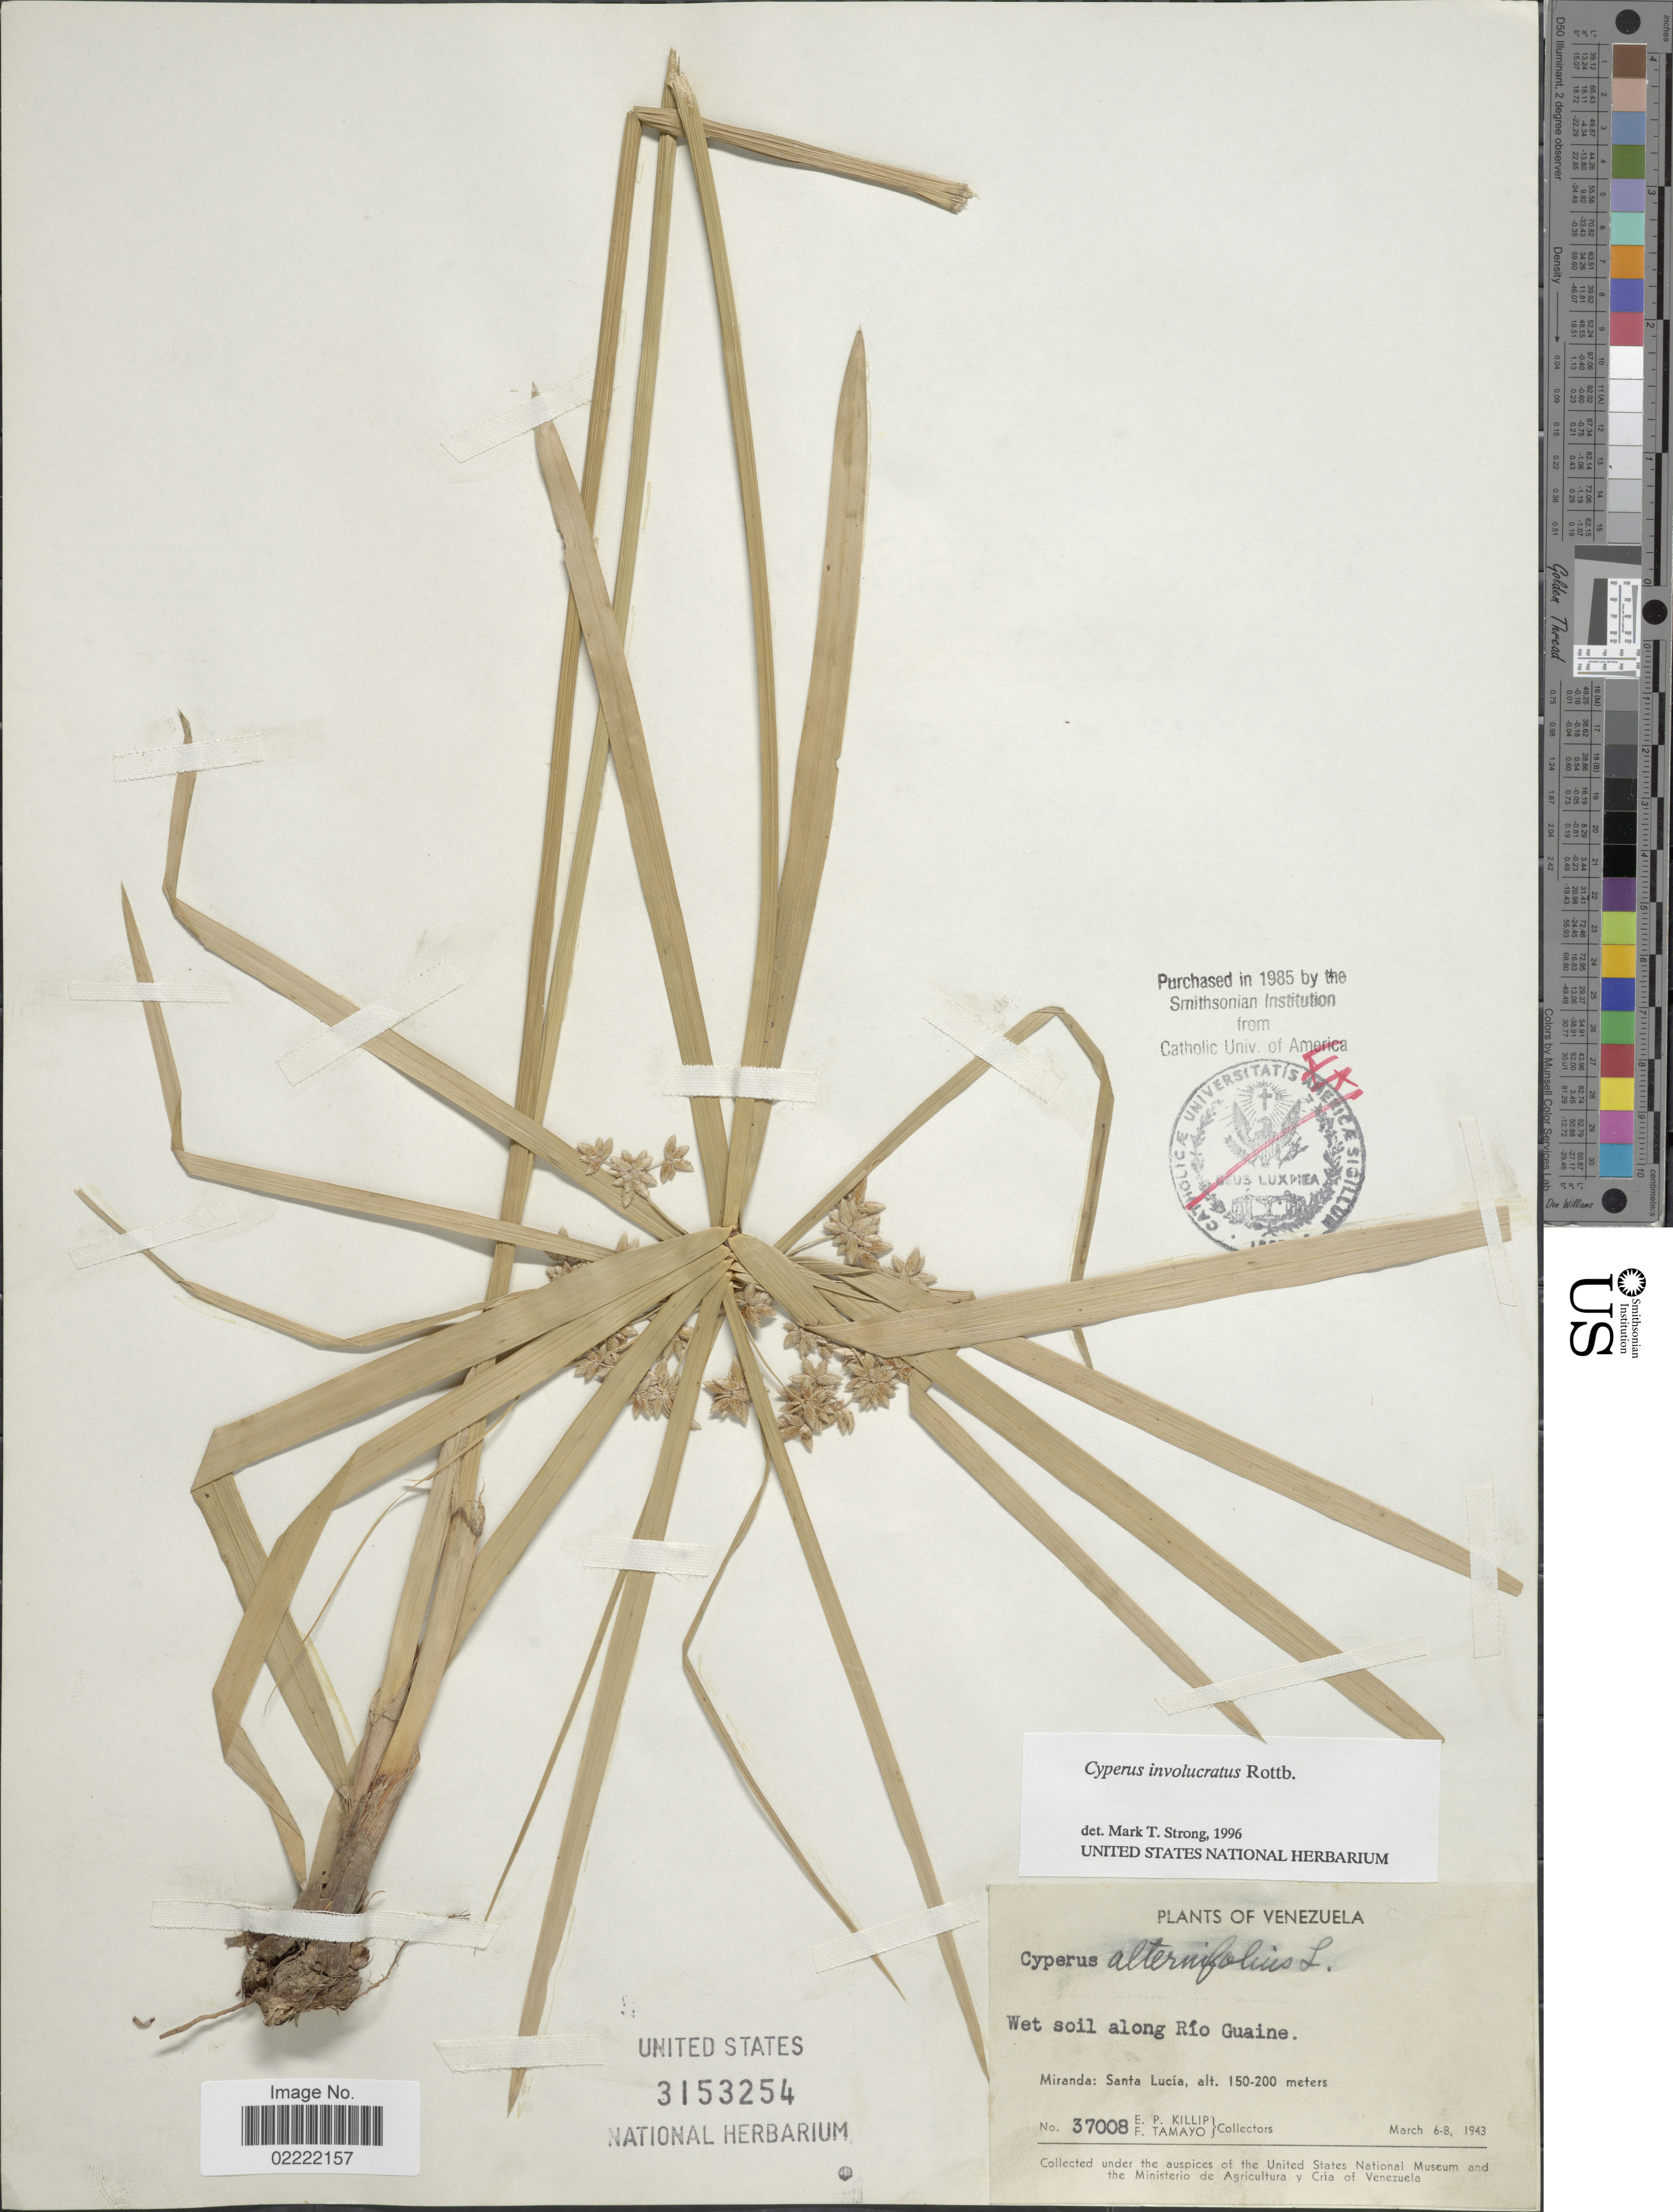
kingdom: Plantae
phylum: Tracheophyta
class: Liliopsida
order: Poales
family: Cyperaceae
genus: Cyperus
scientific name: Cyperus involucratus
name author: Rottb.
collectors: E. P. Killip & F. Tamayo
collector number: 37008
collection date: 1943-03-06/1943-03-08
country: Venezuela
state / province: Miranda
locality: Wet soil along Río Guaine, Miranda: Santa Lucía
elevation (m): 150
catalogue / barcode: US 3153254